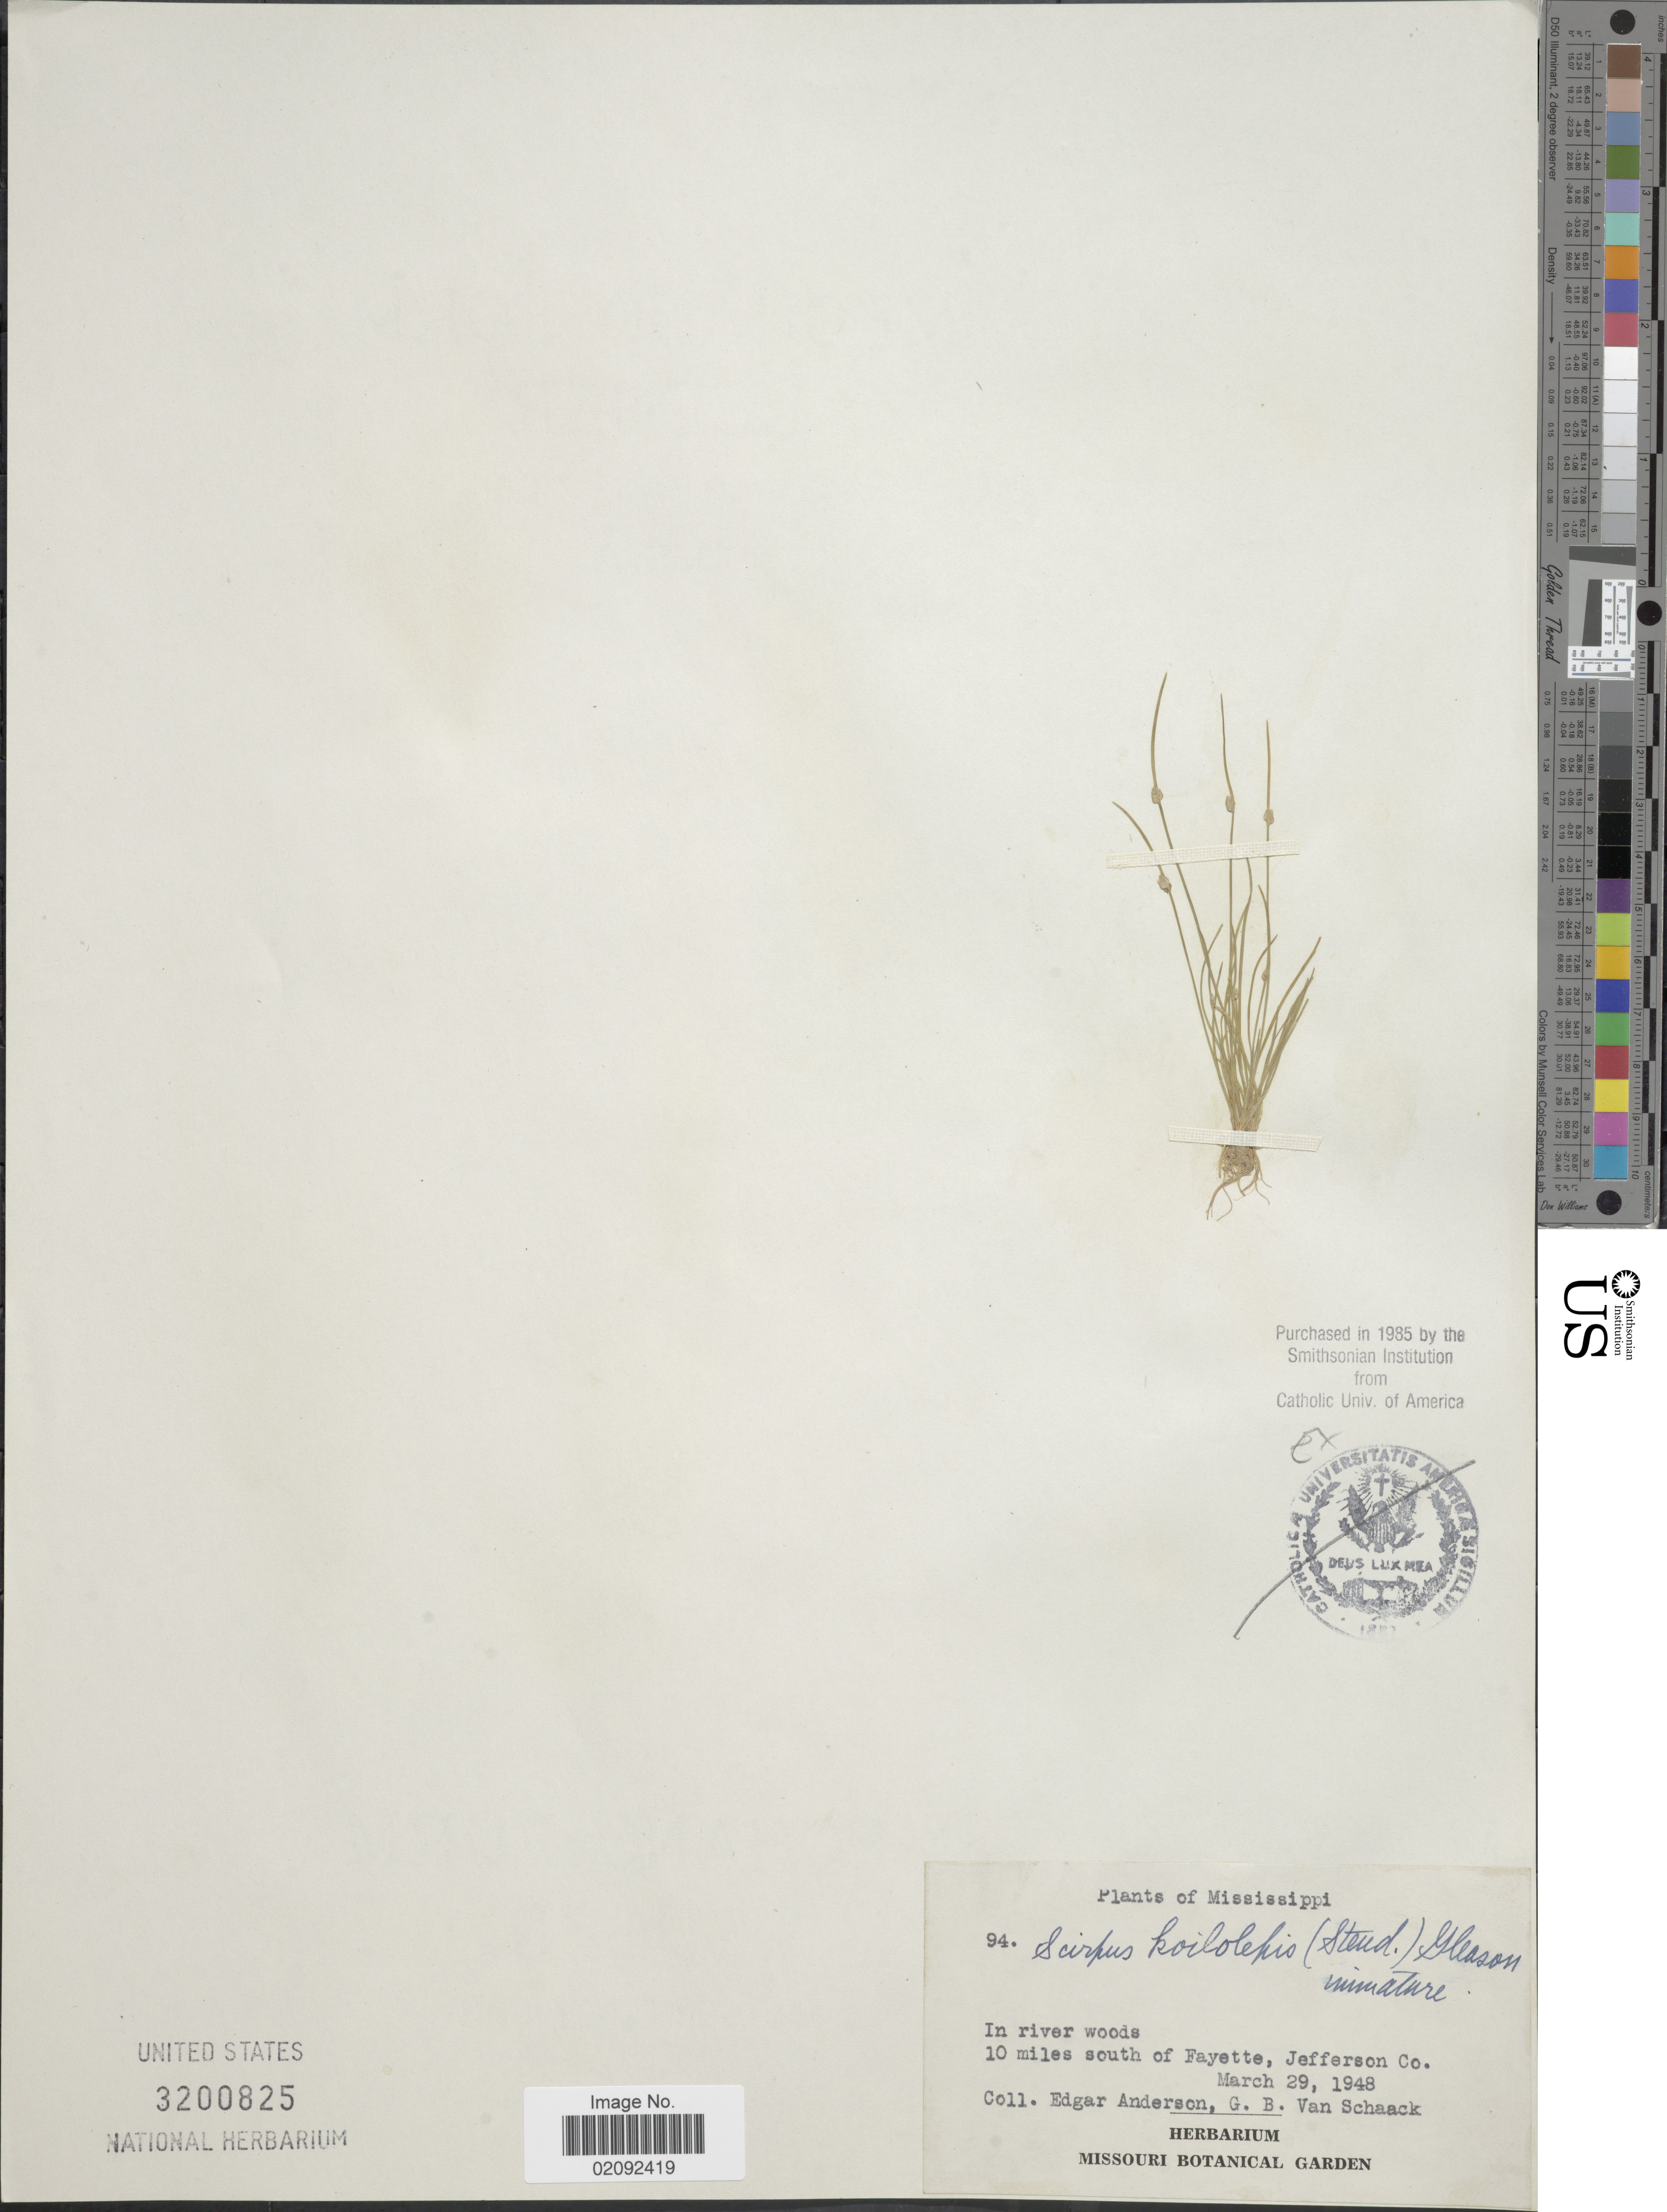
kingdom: Plantae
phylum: Tracheophyta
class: Liliopsida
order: Poales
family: Cyperaceae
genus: Isolepis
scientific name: Isolepis carinata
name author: Hook. & Arn. ex Torr.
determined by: Strong, M. T., (US), Smithsonian Institution - National Museum of Natural History (UNITED STATES)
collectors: E. S. Anderson & G. Van Schaack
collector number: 94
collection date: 1948-03-29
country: United States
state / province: Mississippi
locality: In river woods, 10 miles south of Fayette, Jefferson Co.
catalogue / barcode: US 3200825